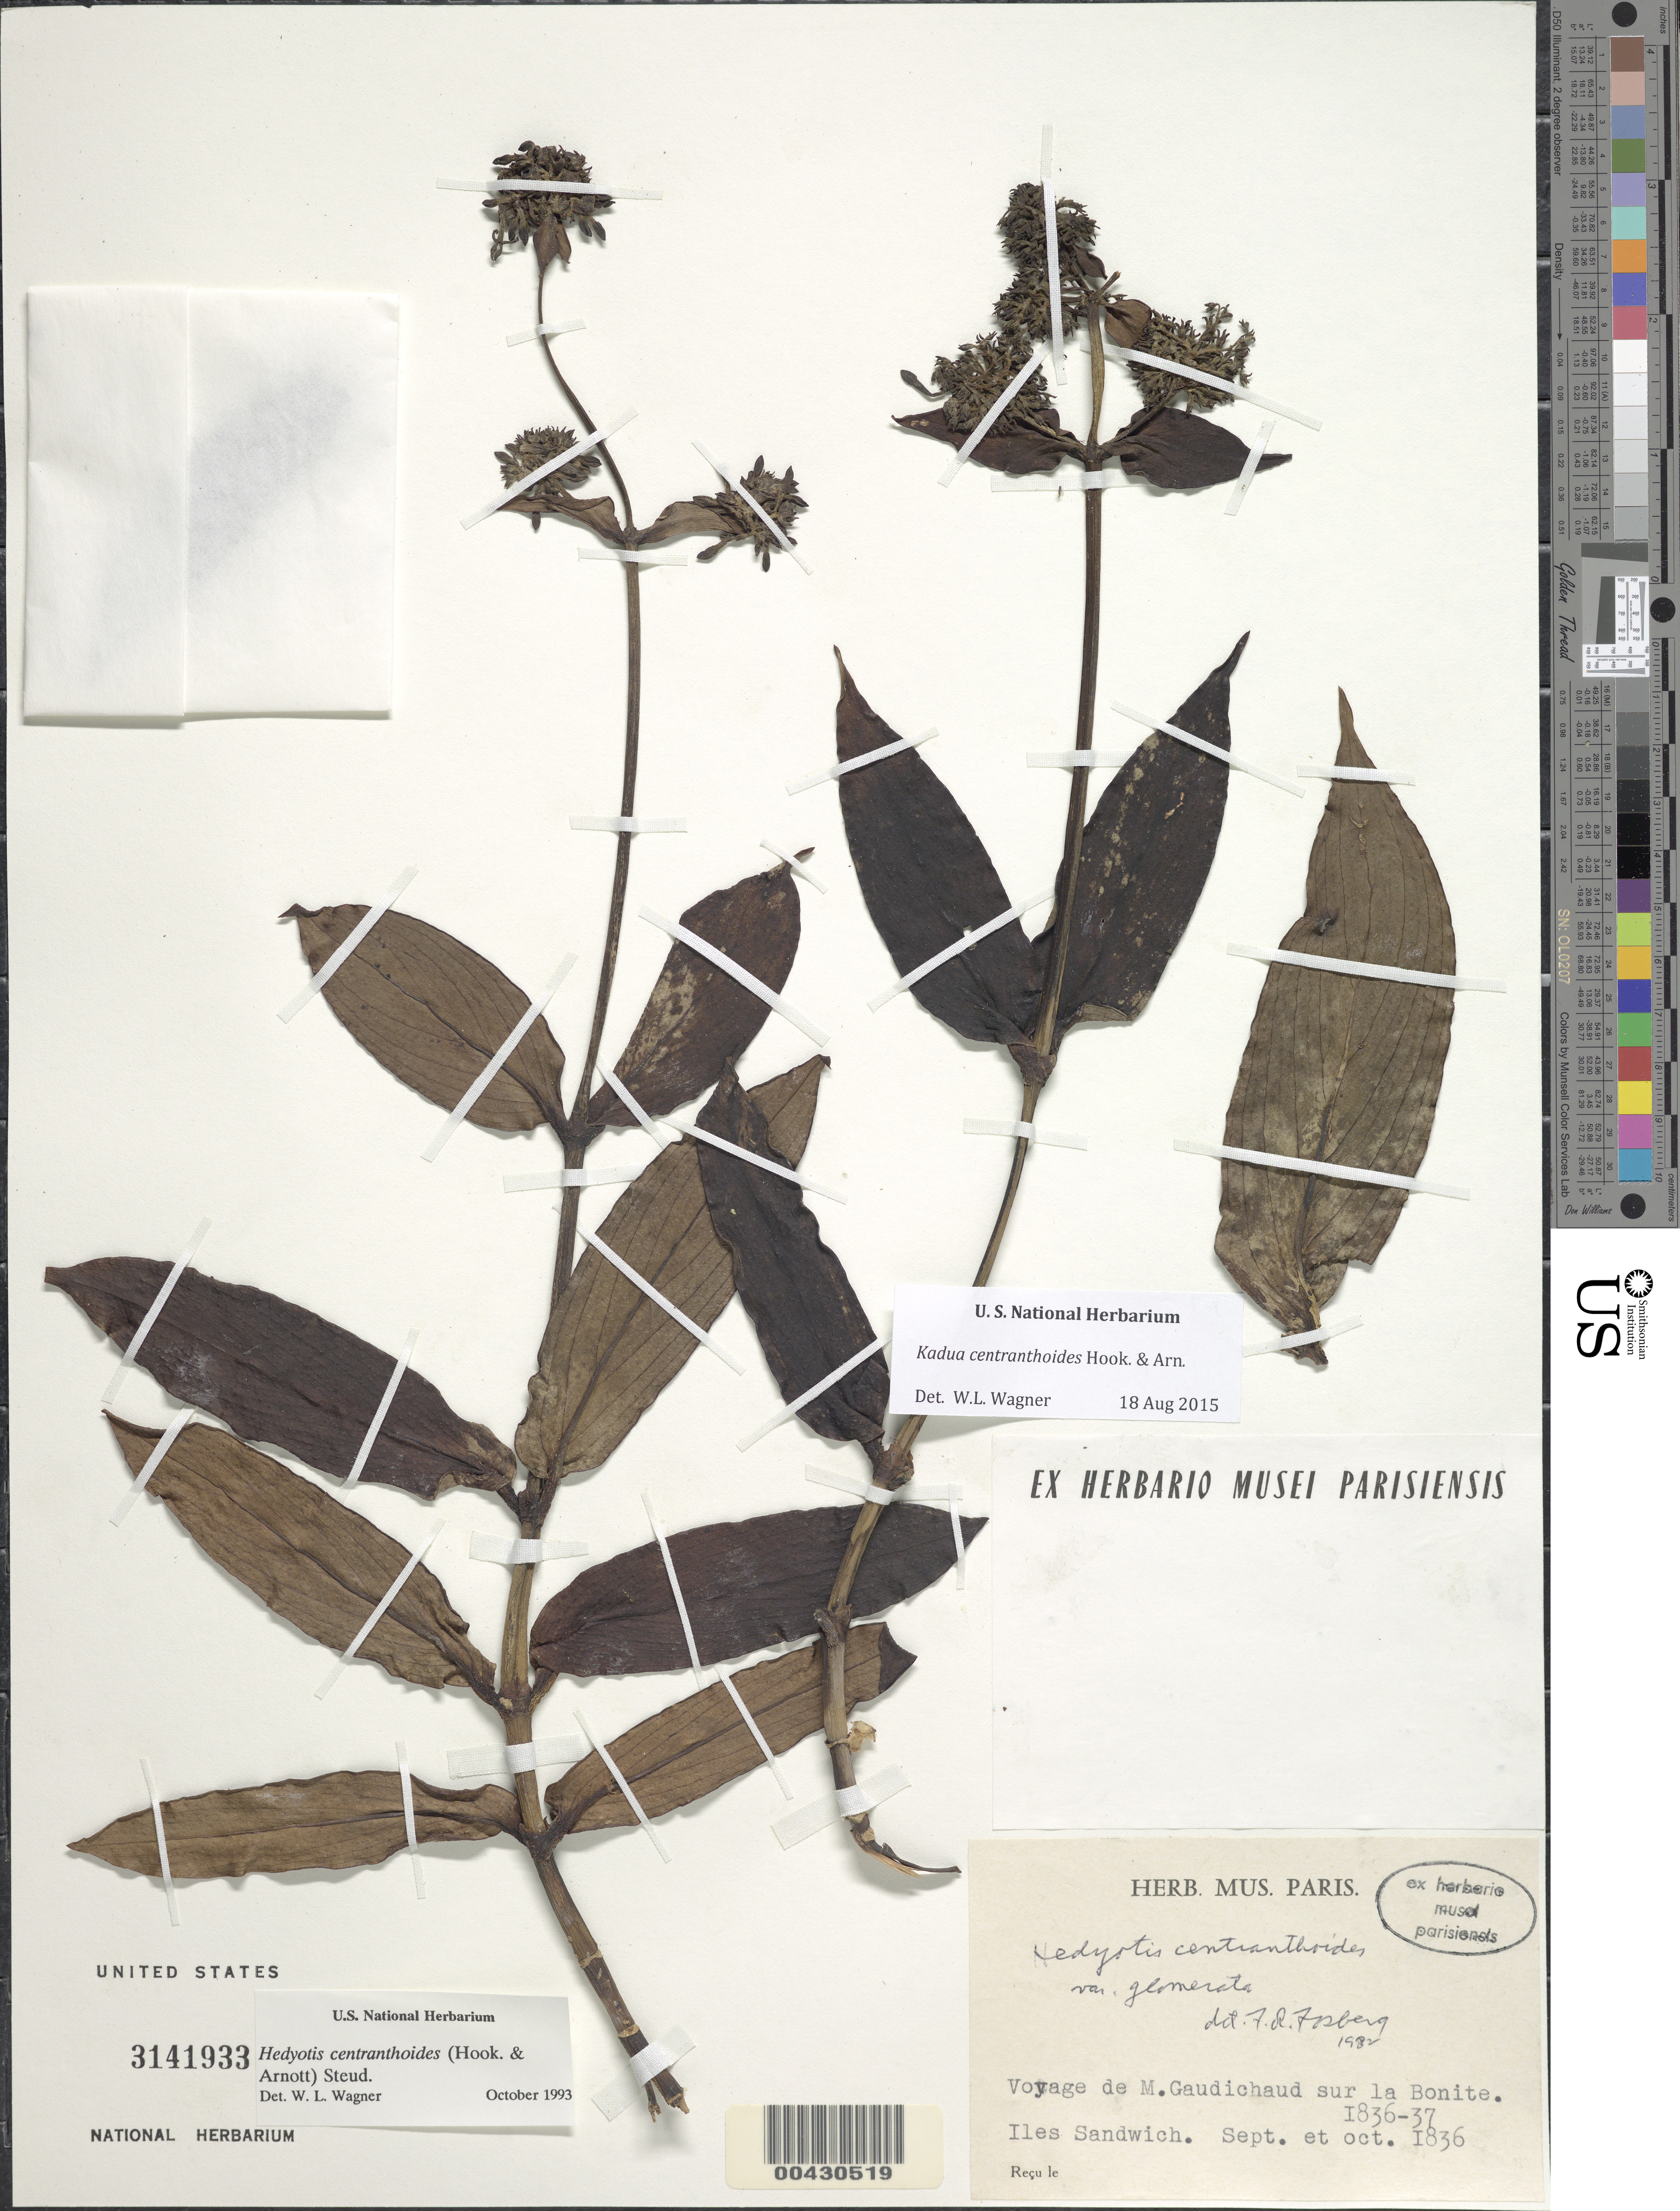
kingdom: Plantae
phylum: Tracheophyta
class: Magnoliopsida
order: Gentianales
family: Rubiaceae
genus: Kadua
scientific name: Kadua centranthoides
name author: Hook. & Arn.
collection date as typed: Sep 1836 to Oct 1836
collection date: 1836-09/1836-10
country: United States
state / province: Hawaii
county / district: Hawaii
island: Hawaii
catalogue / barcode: US 3141933